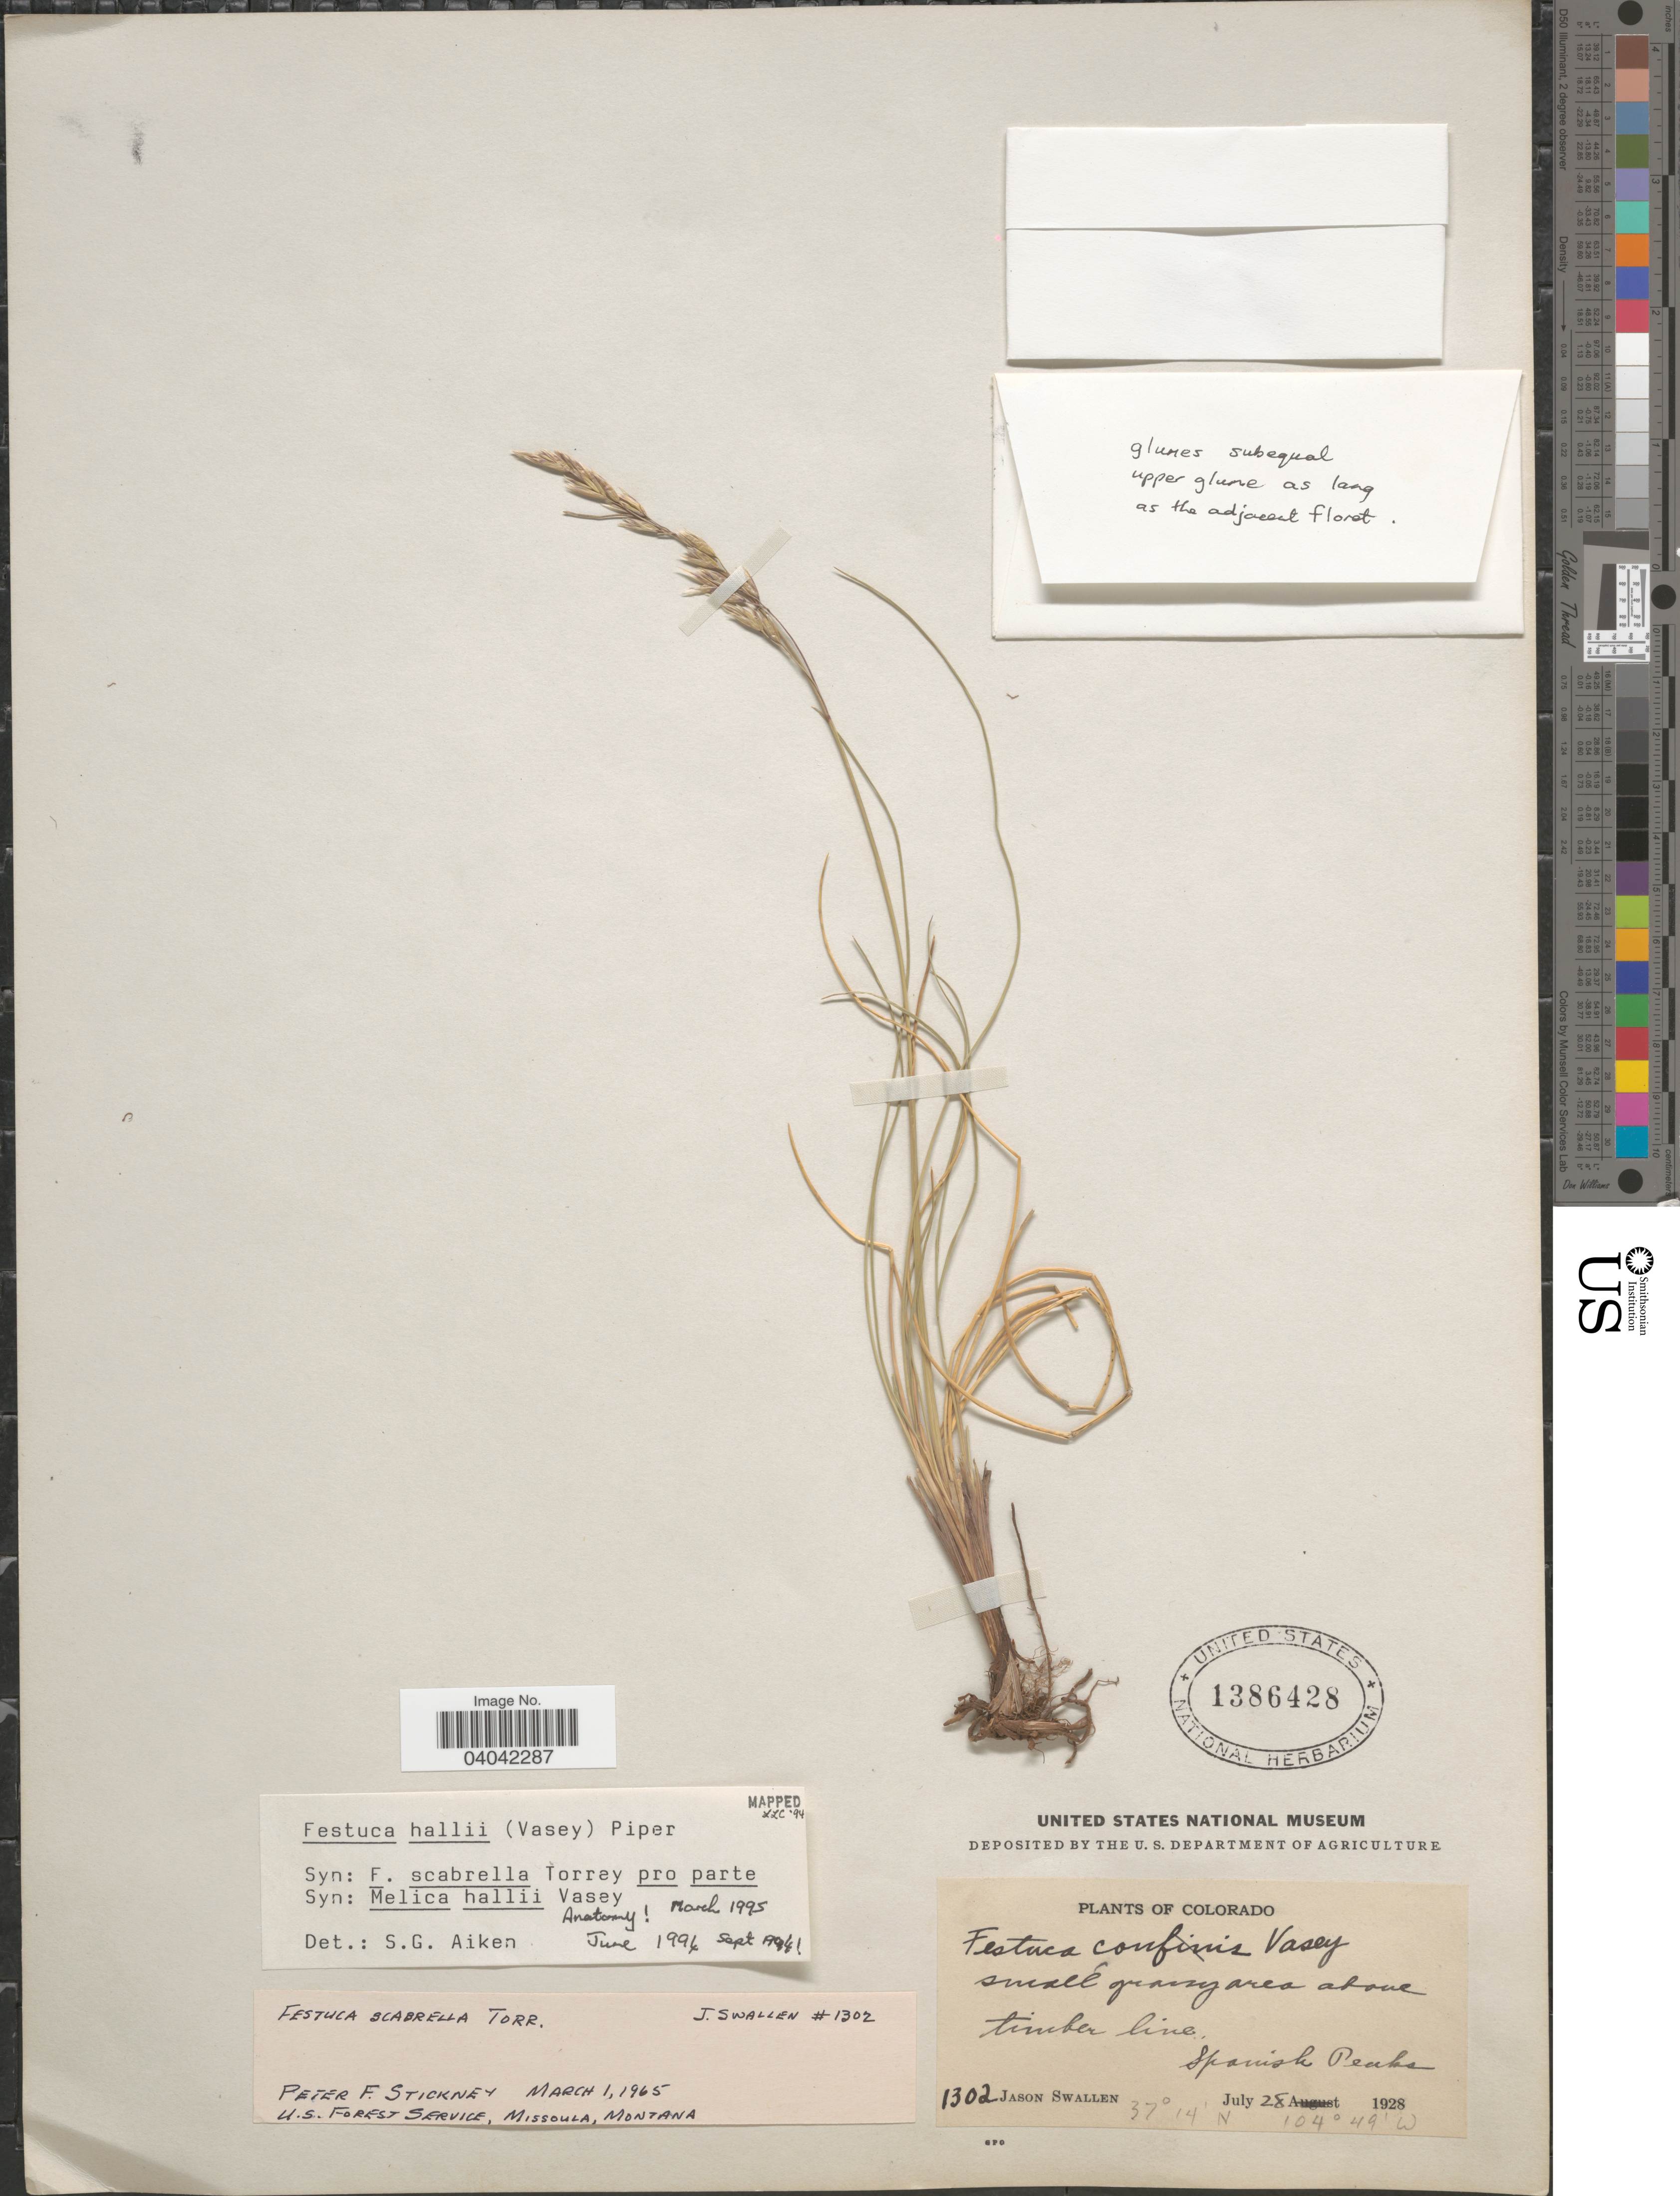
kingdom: Plantae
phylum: Tracheophyta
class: Liliopsida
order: Poales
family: Poaceae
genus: Festuca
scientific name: Festuca hallii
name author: (Vasey) Piper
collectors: J. R. Swallen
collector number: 1302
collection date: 1928-07-28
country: United States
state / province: Colorado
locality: Above timber line. Spanish Peaks.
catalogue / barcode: US 1386428